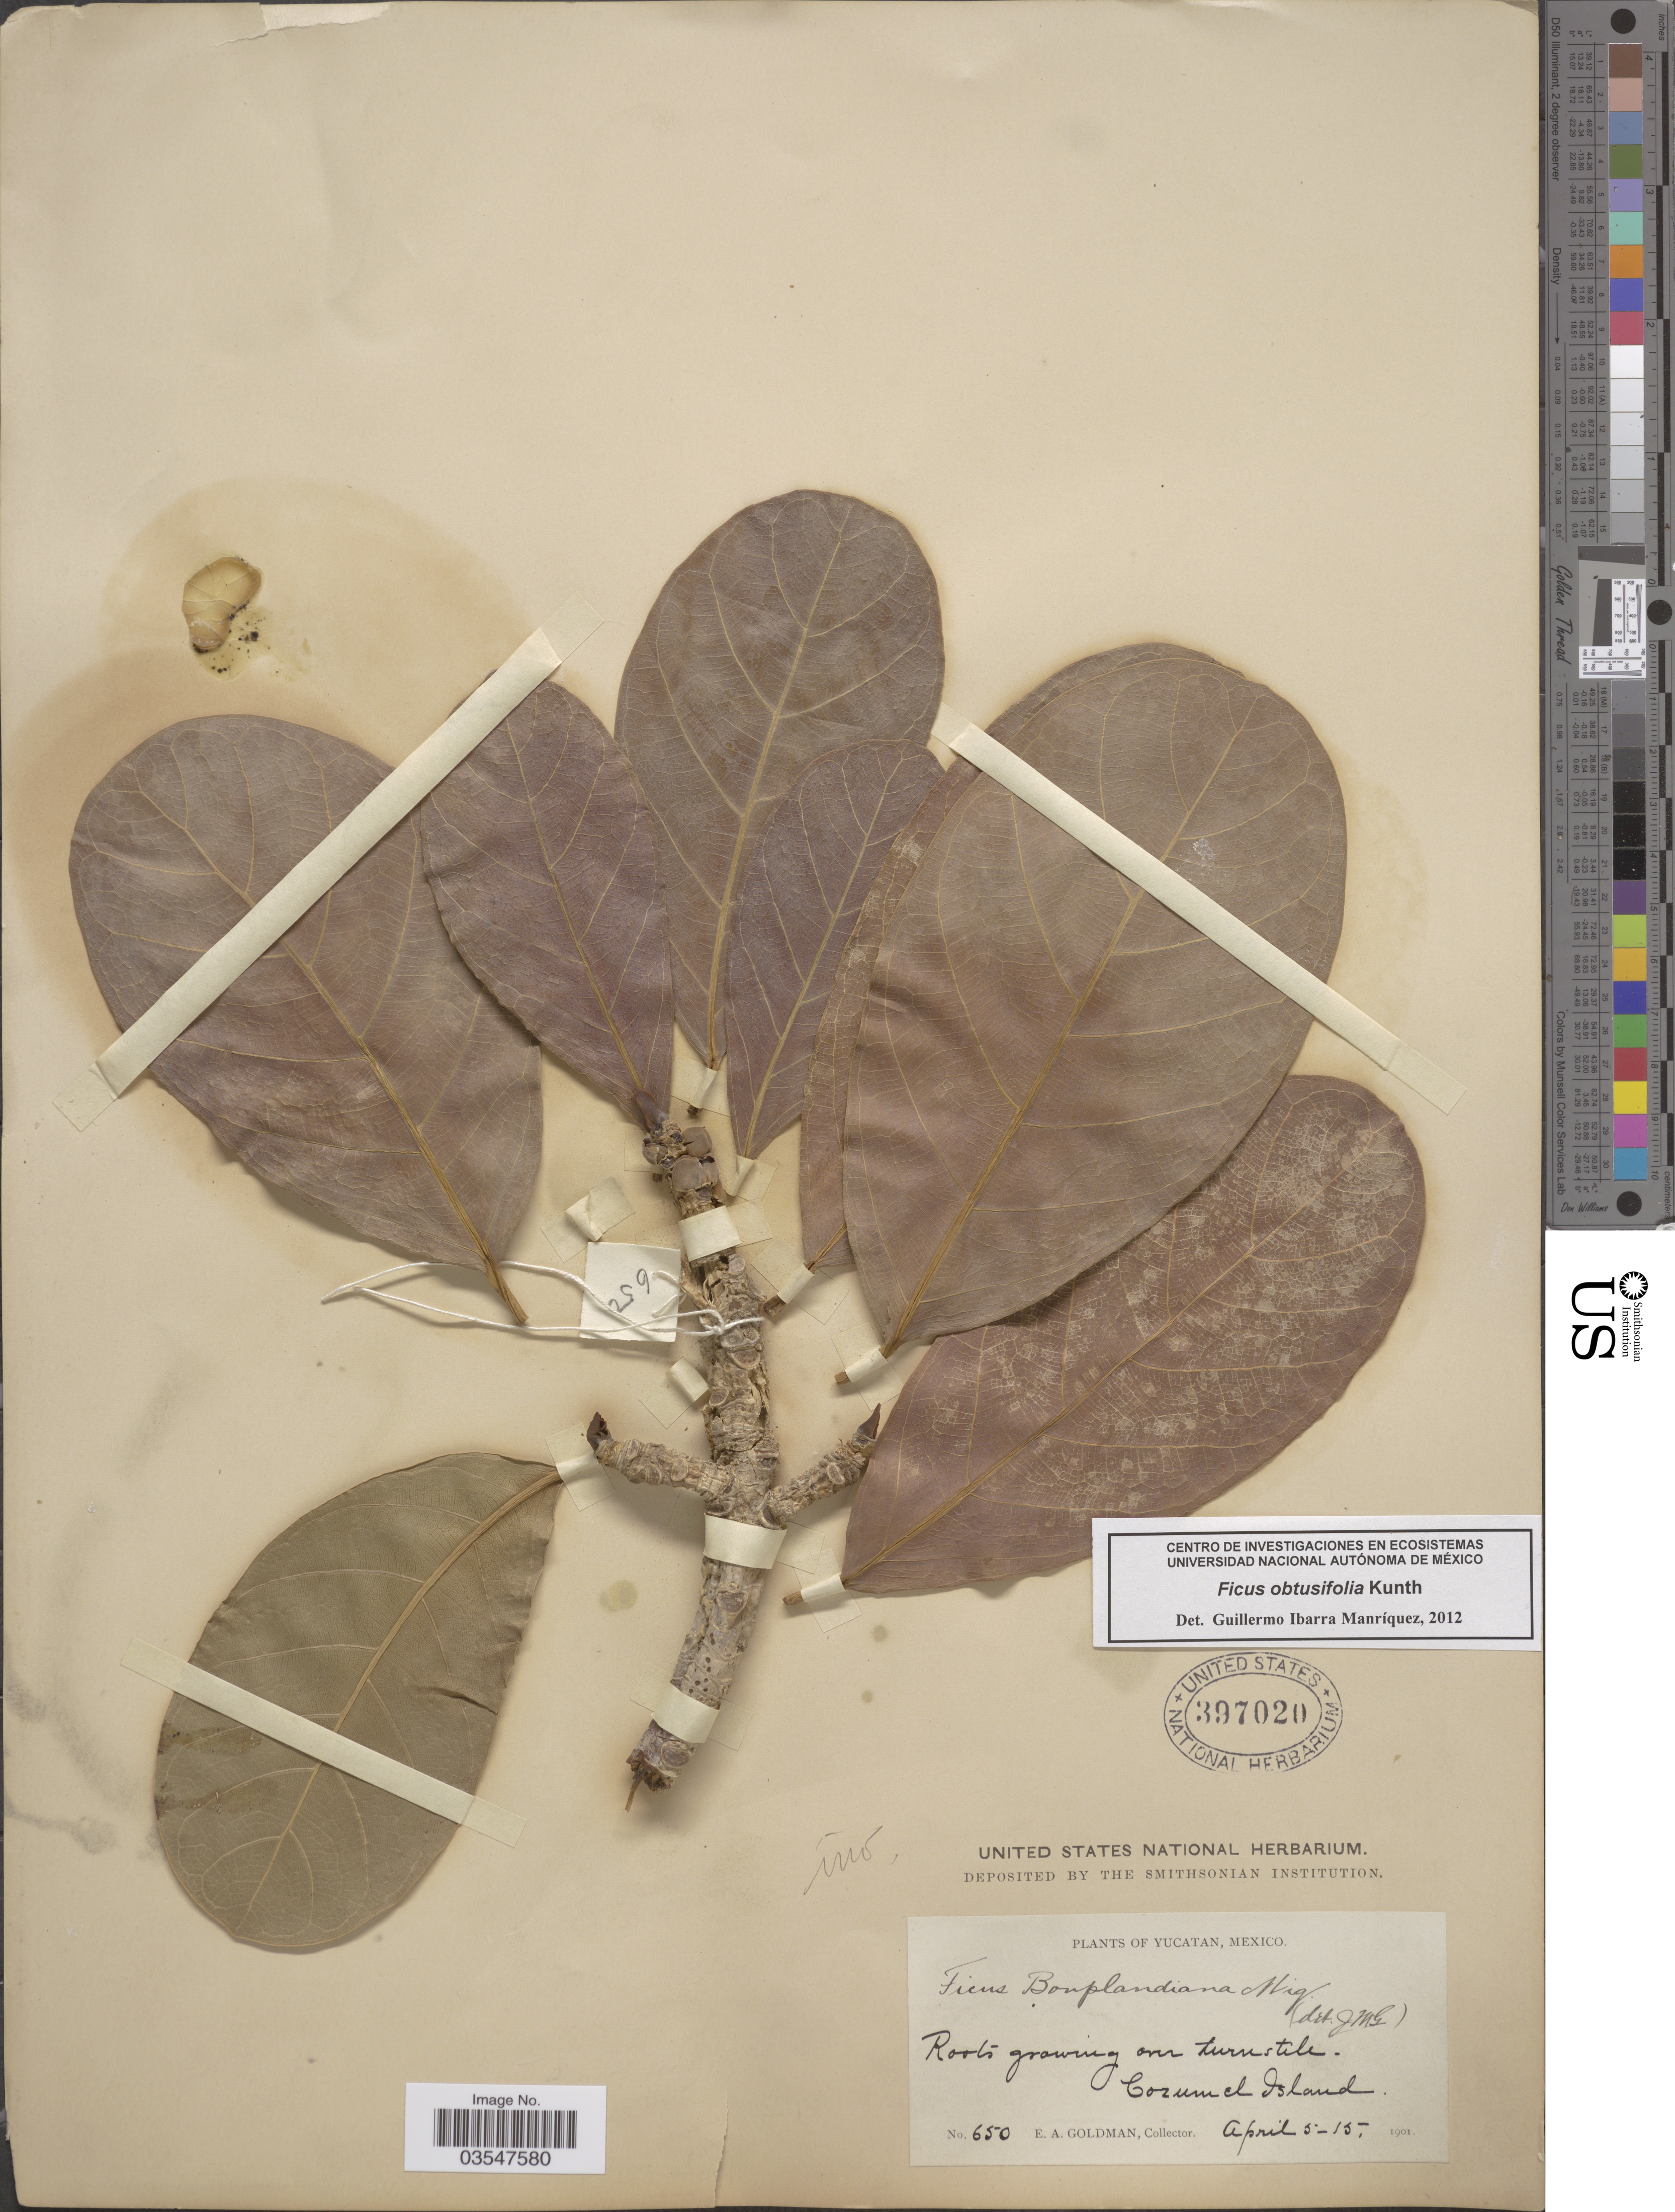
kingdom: Plantae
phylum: Tracheophyta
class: Magnoliopsida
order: Rosales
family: Moraceae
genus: Ficus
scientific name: Ficus obtusifolia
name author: Kunth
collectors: E. A. Goldman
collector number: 650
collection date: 1901-04-05/1901-04-15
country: Mexico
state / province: Yucatán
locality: Corumel Island.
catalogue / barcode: US 397020